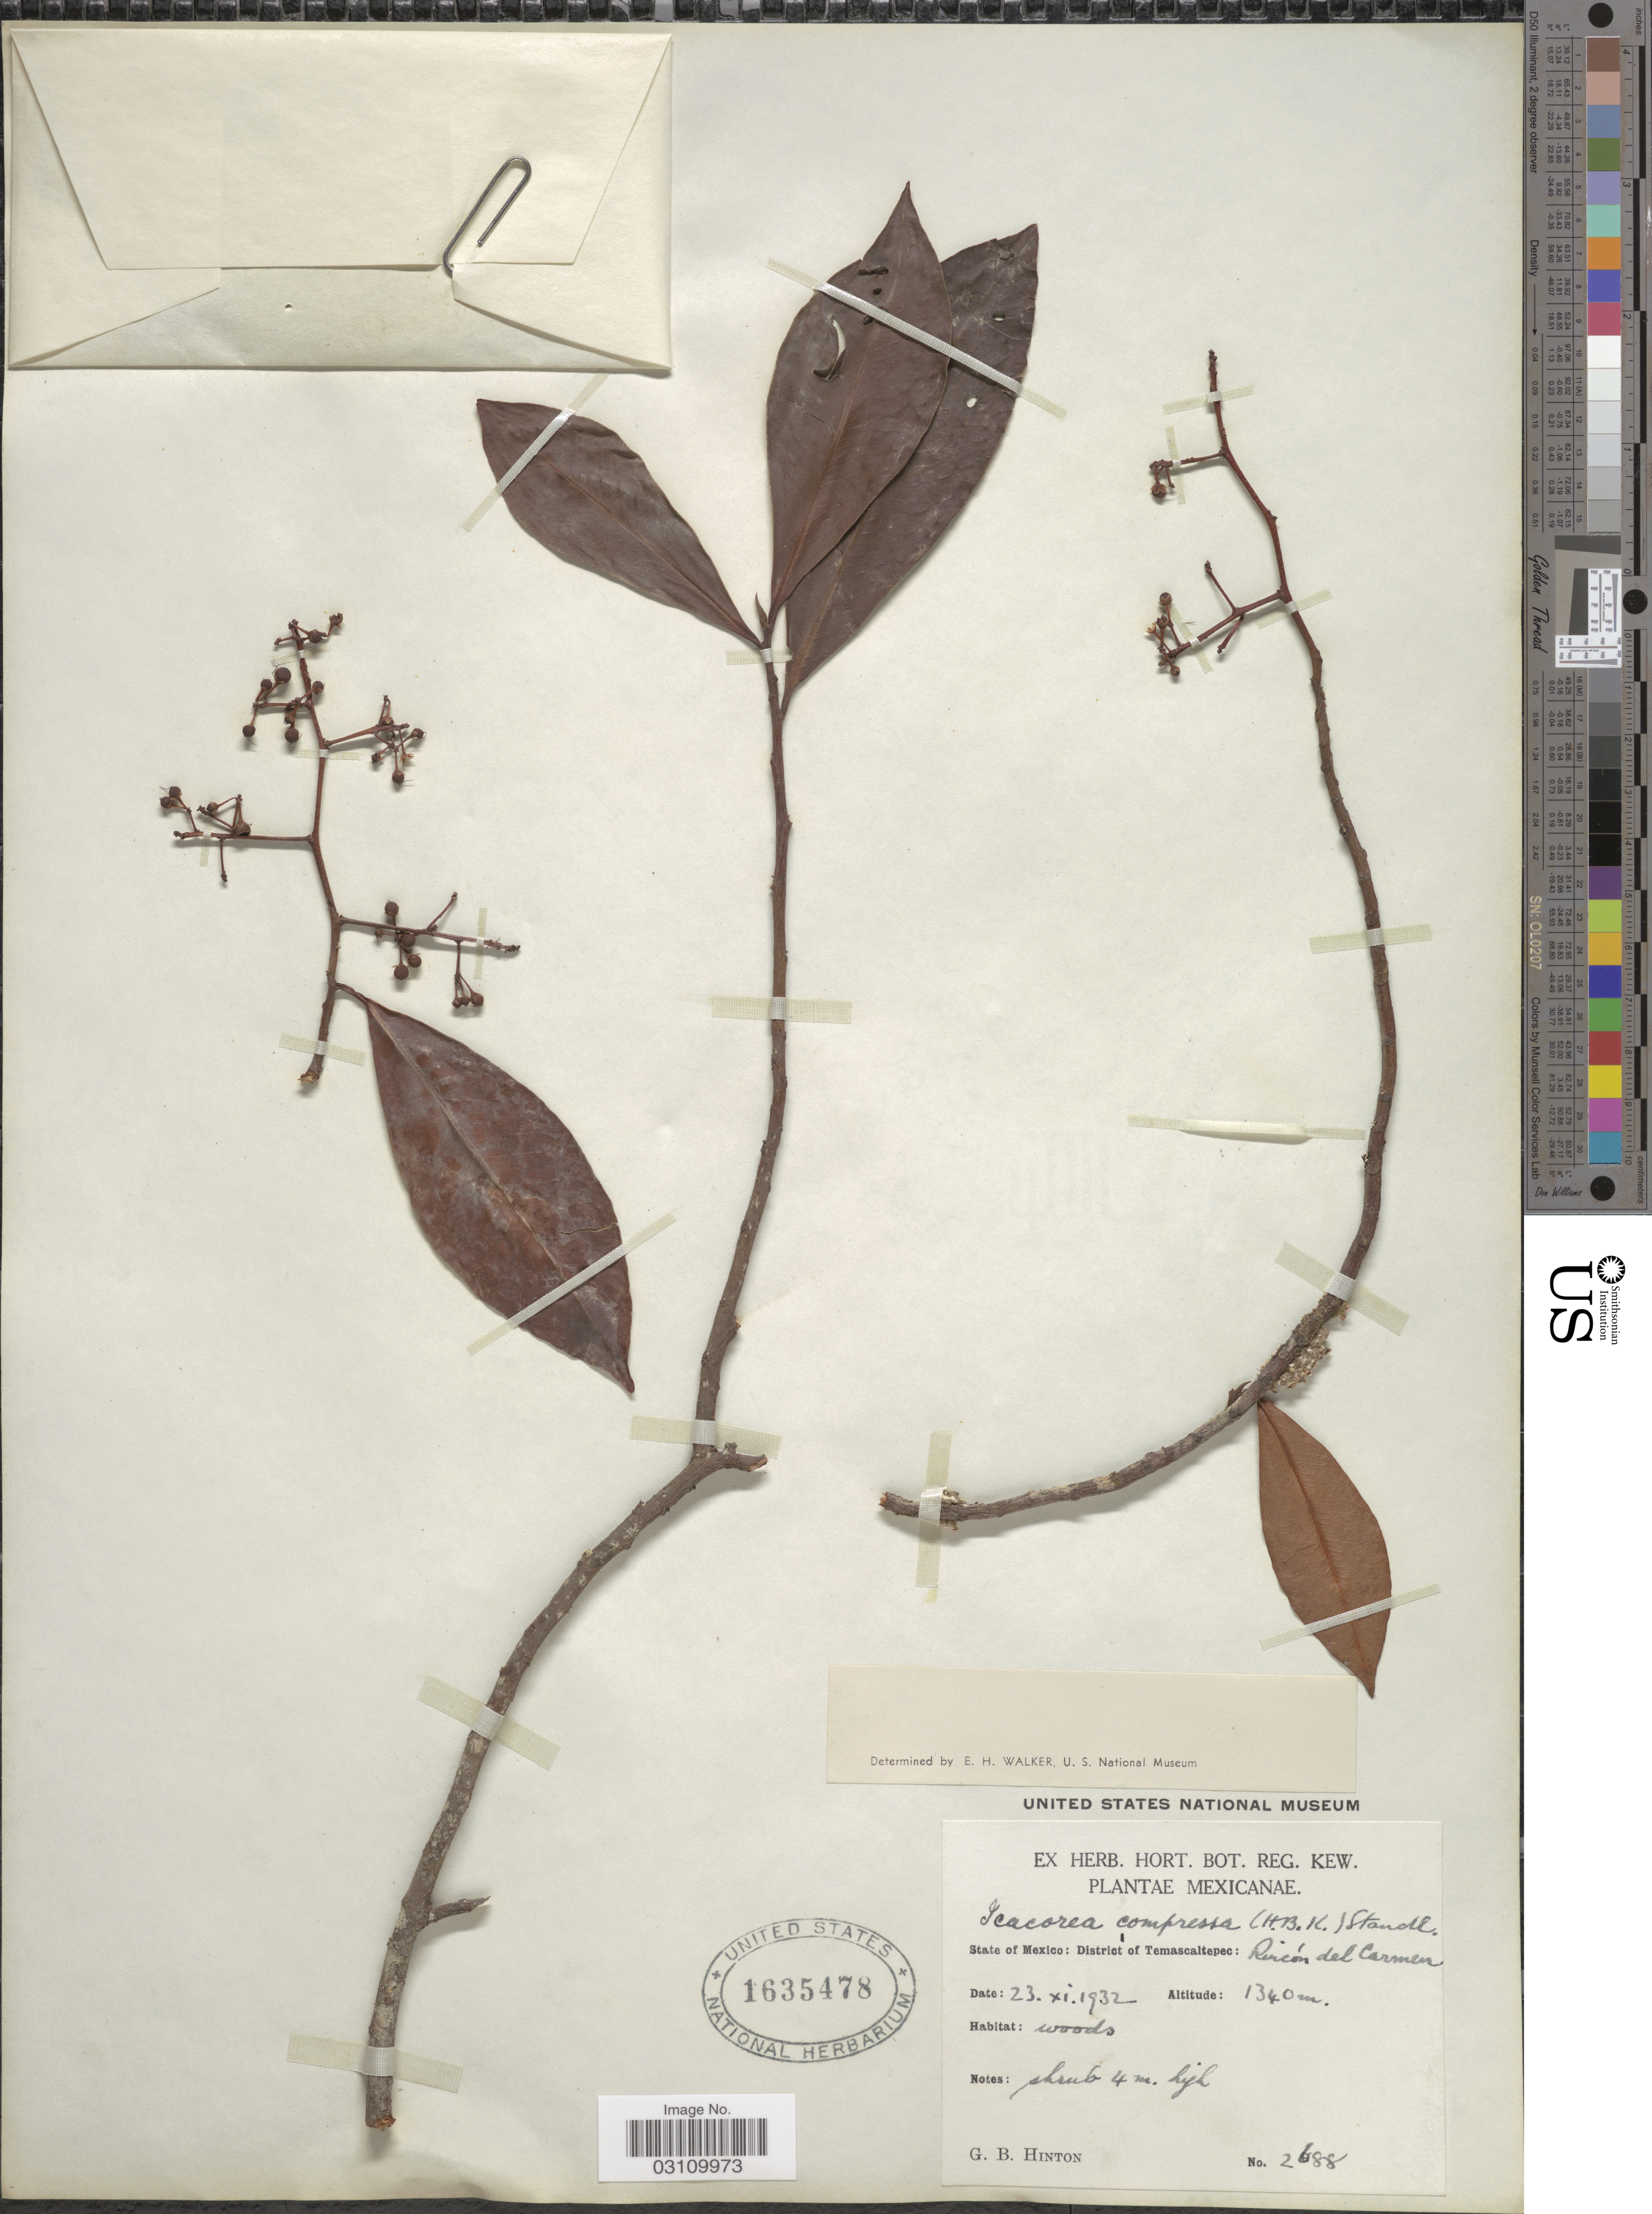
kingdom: Plantae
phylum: Tracheophyta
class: Magnoliopsida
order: Ericales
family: Primulaceae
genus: Ardisia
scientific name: Ardisia compressa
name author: Kunth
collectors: G. B. Hinton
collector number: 2688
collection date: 1932-11-23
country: Mexico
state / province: México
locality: District of Temascaltepec: Rincón del Carmen.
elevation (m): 1340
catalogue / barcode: US 1635478